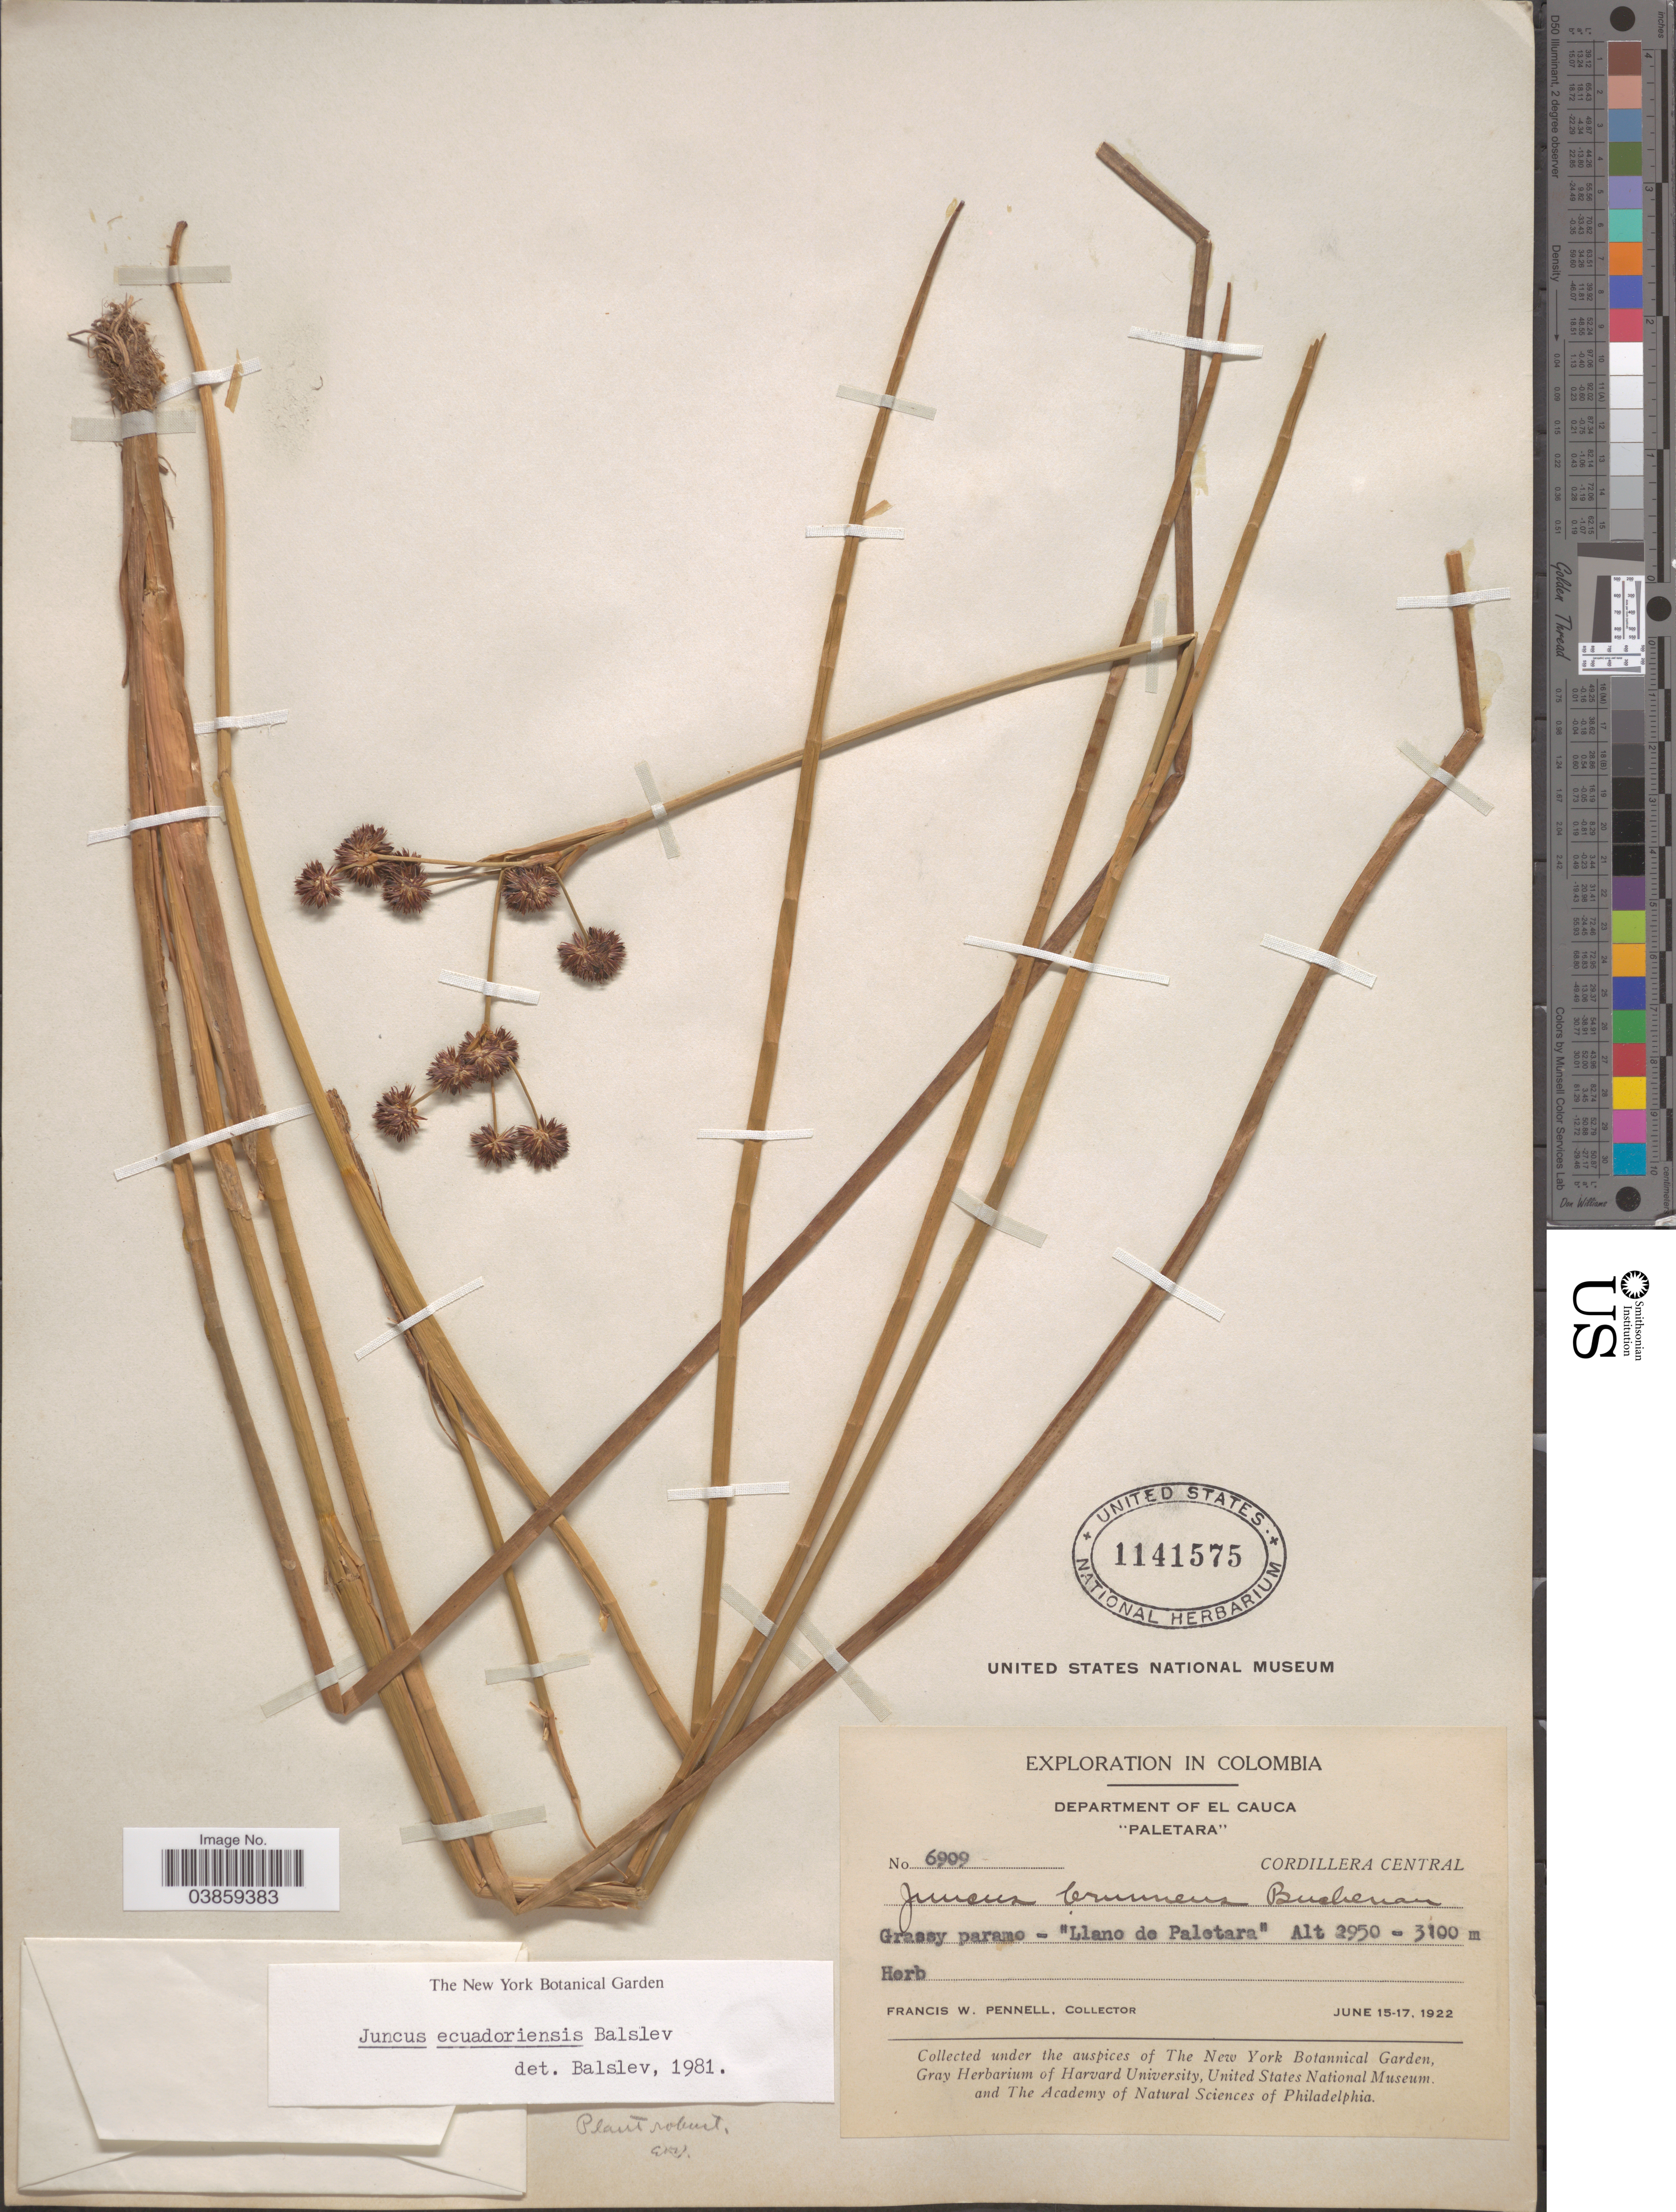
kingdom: Plantae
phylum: Tracheophyta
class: Liliopsida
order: Poales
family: Juncaceae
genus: Juncus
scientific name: Juncus ecuadoriensis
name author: Balslev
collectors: F. W. Pennell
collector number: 6909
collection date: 1922-06-15/1922-06-17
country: Colombia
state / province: Cauca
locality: Department of El Cauca "Paletara". Cordillera Central.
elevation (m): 2950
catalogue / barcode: US 1141575